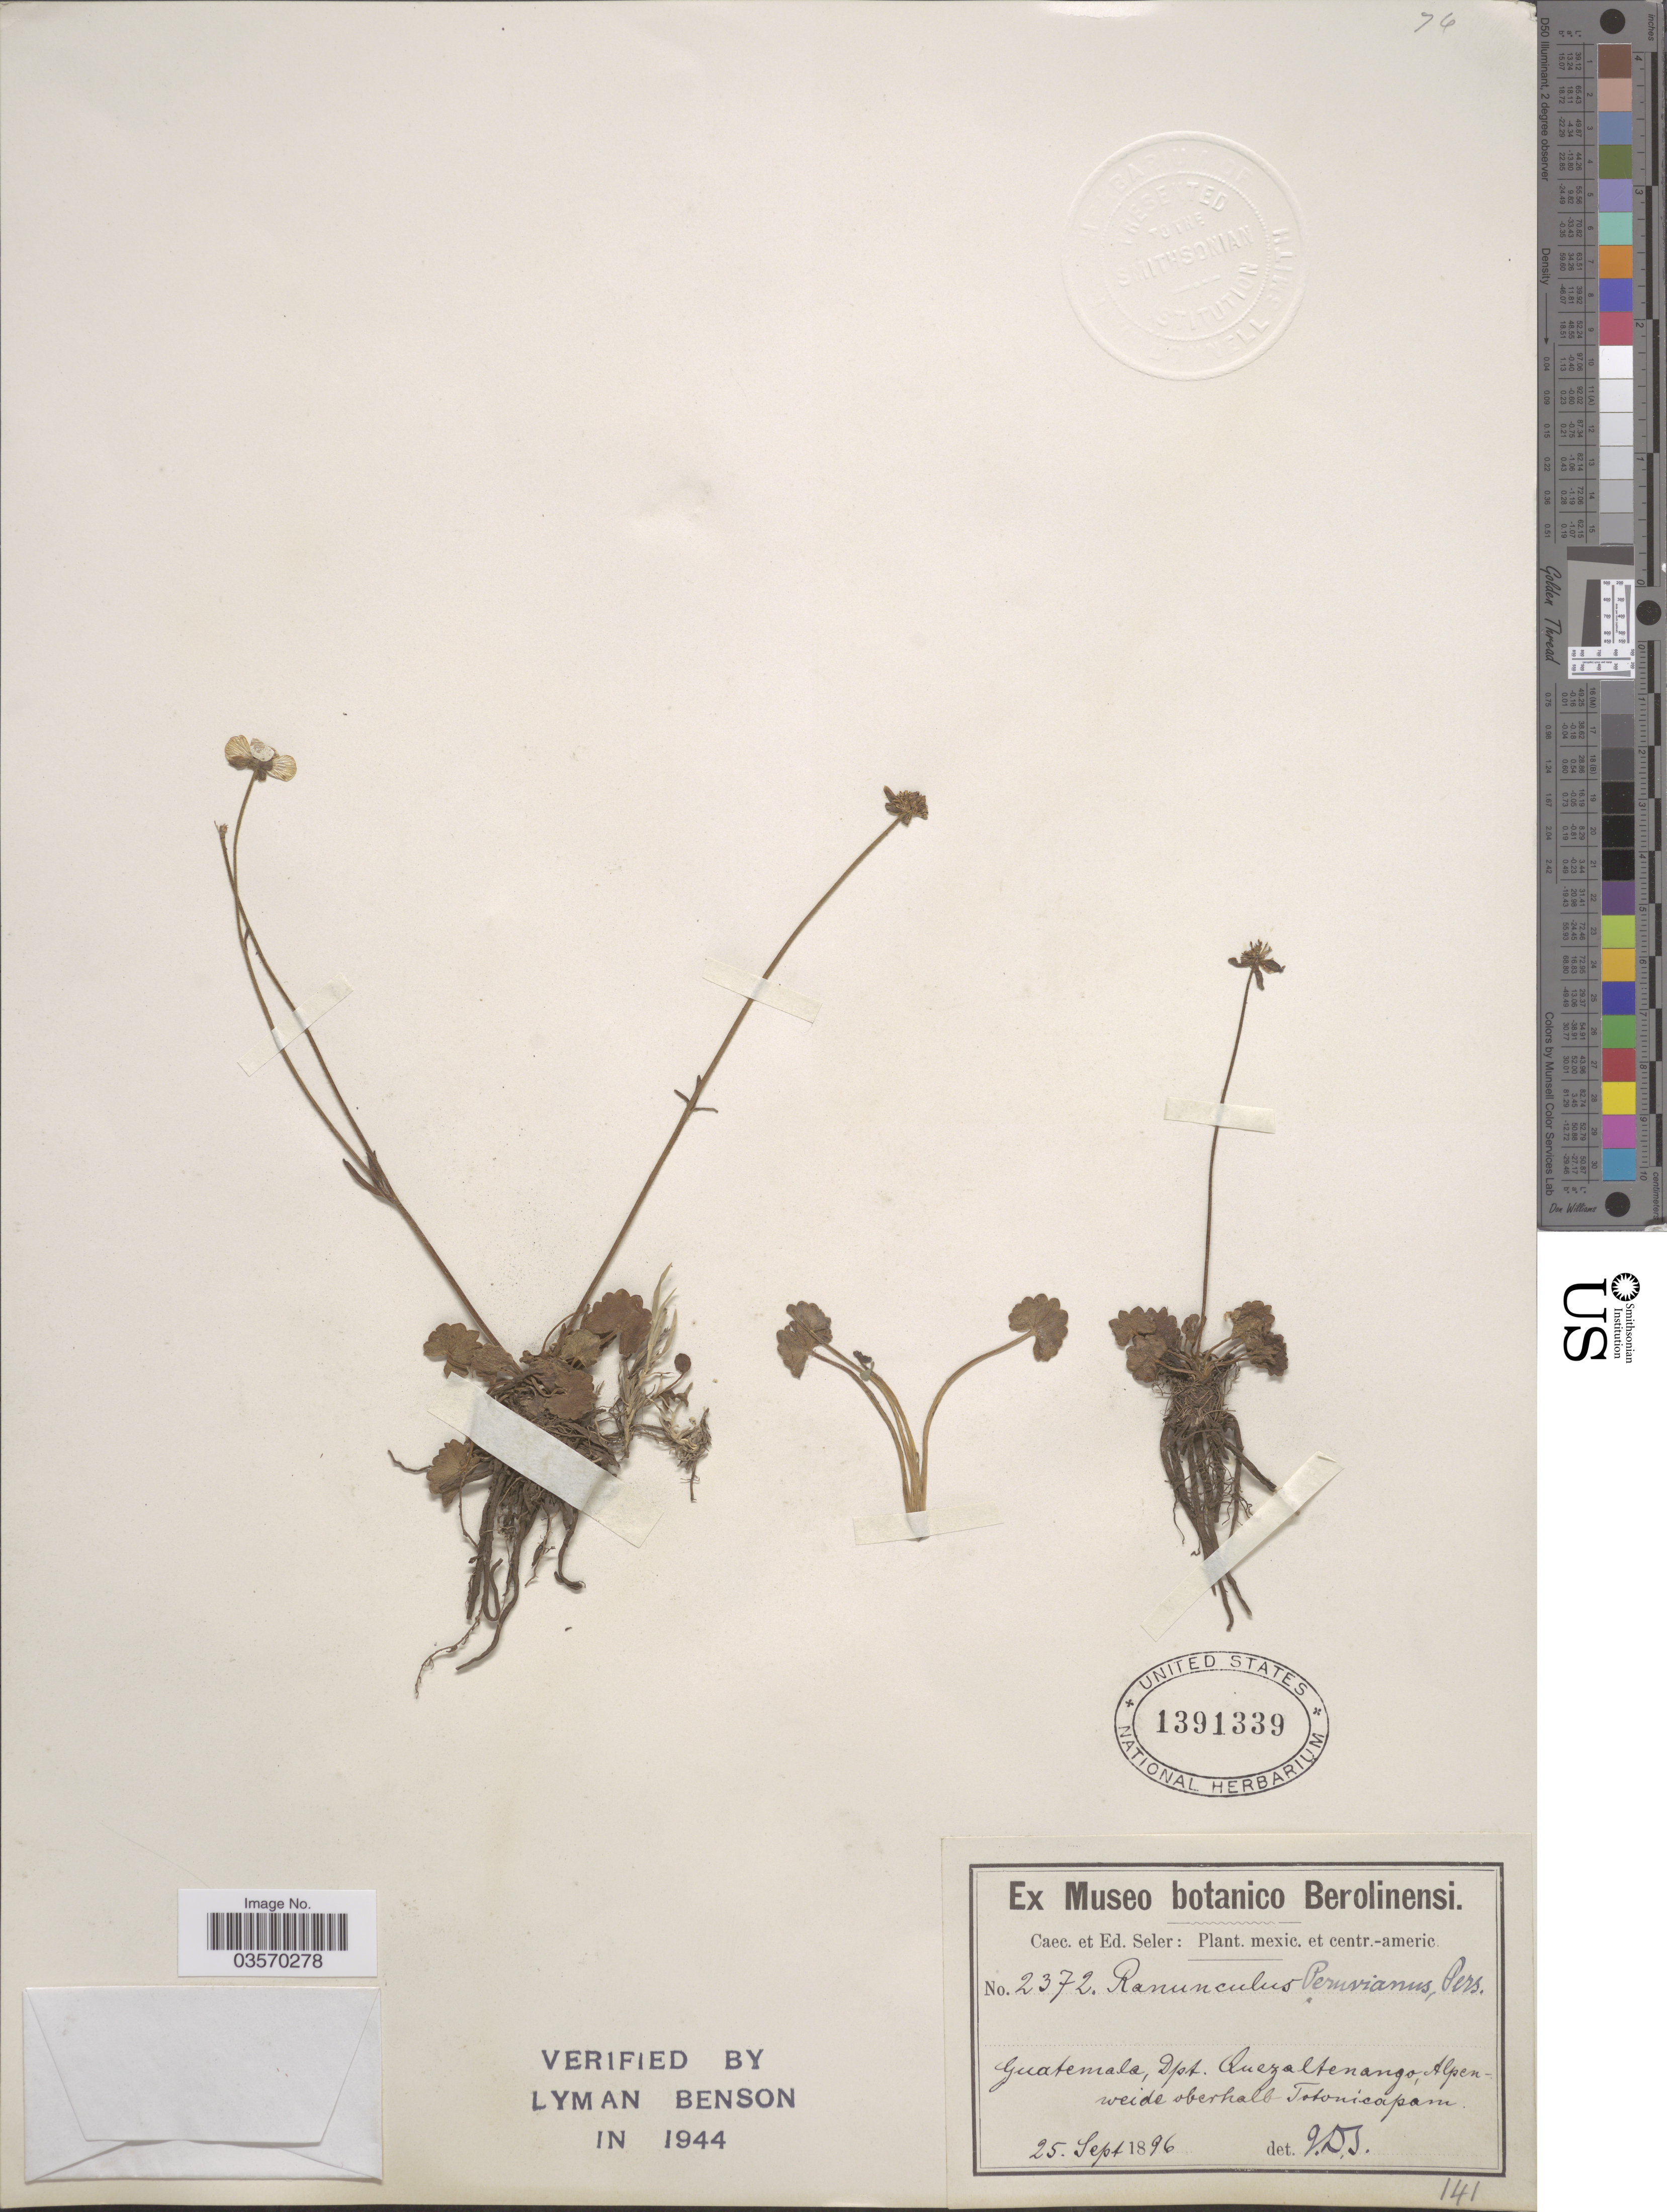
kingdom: Plantae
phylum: Tracheophyta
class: Magnoliopsida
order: Ranunculales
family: Ranunculaceae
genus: Ranunculus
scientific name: Ranunculus peruvianus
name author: Pers.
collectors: ex Caec. et Ed Seler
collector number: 2372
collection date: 1896-09-25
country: Guatemala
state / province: Quetzaltenango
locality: Dpt. Quezaltenango, Alpen-weide oberhalb Totonicapam.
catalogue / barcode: US 1391339